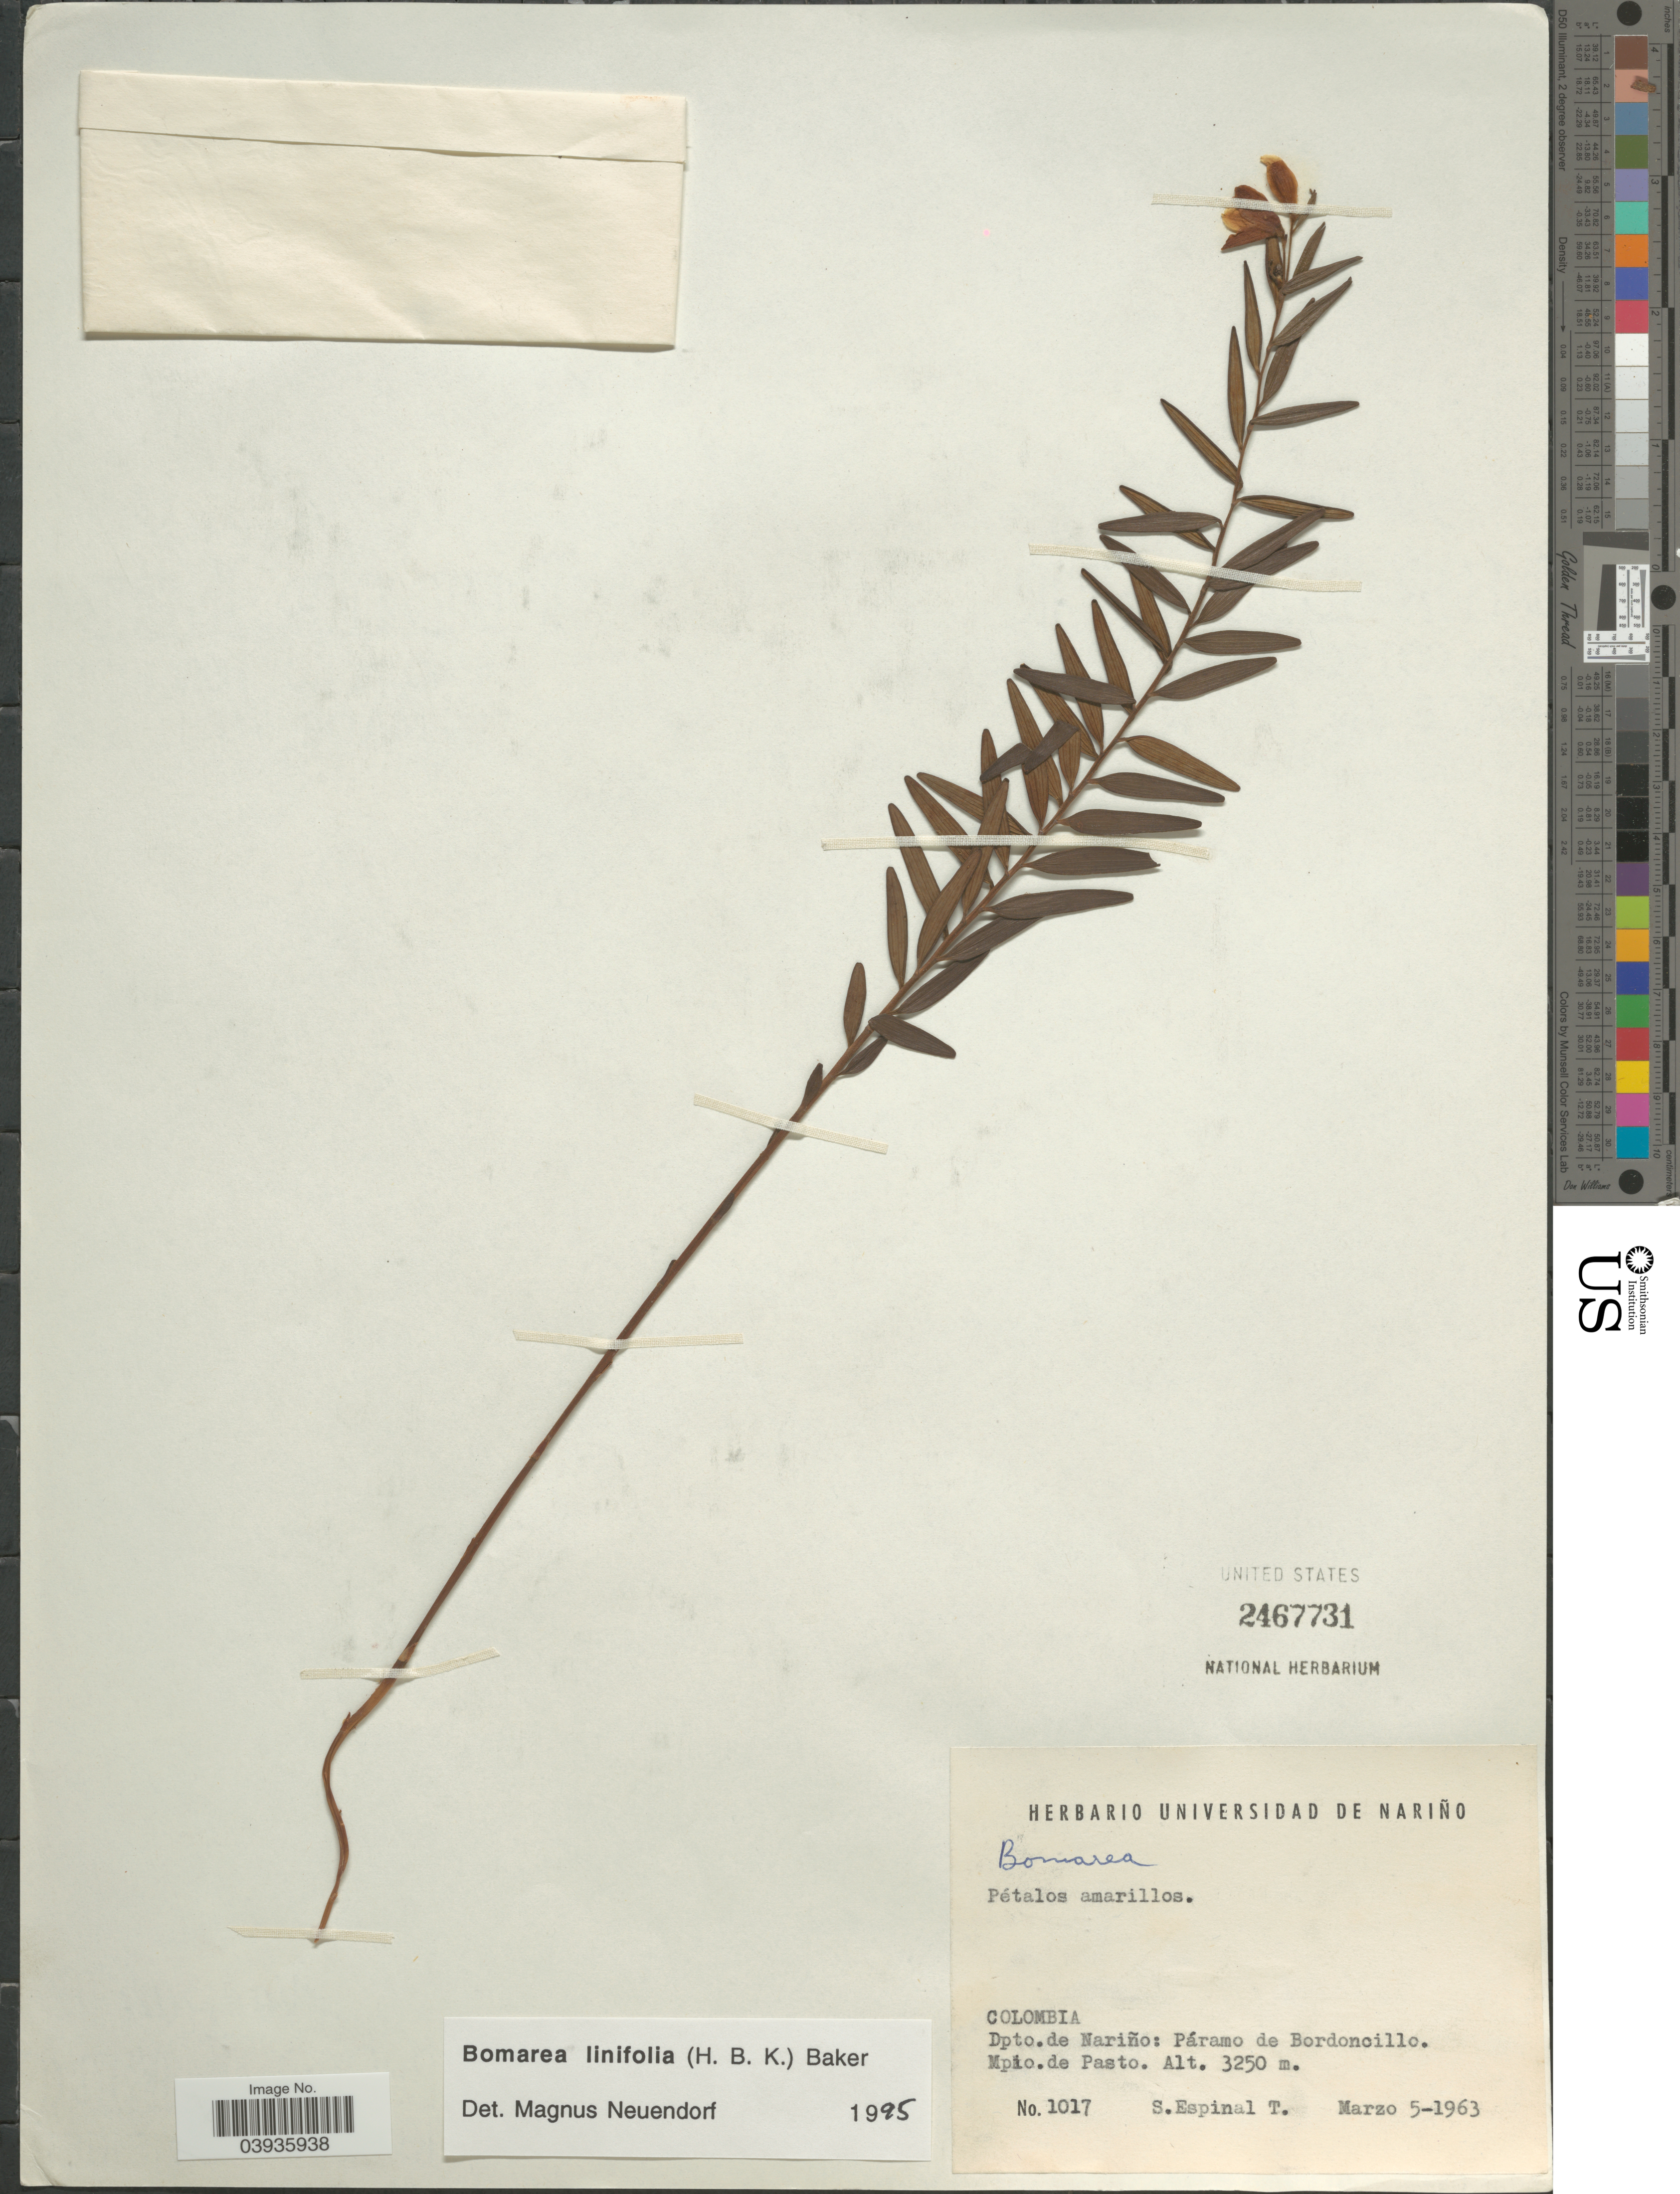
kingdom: Plantae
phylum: Tracheophyta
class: Liliopsida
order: Liliales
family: Alstroemeriaceae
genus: Bomarea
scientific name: Bomarea linifolia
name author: (Kunth) Baker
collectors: S. Espinal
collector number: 1017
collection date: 1963-03-05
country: Colombia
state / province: Nariño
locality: Dpto.de Nariño: Páramo de Bordoncillo. Mpio. de Pasto.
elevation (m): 3250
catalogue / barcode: US 2467731